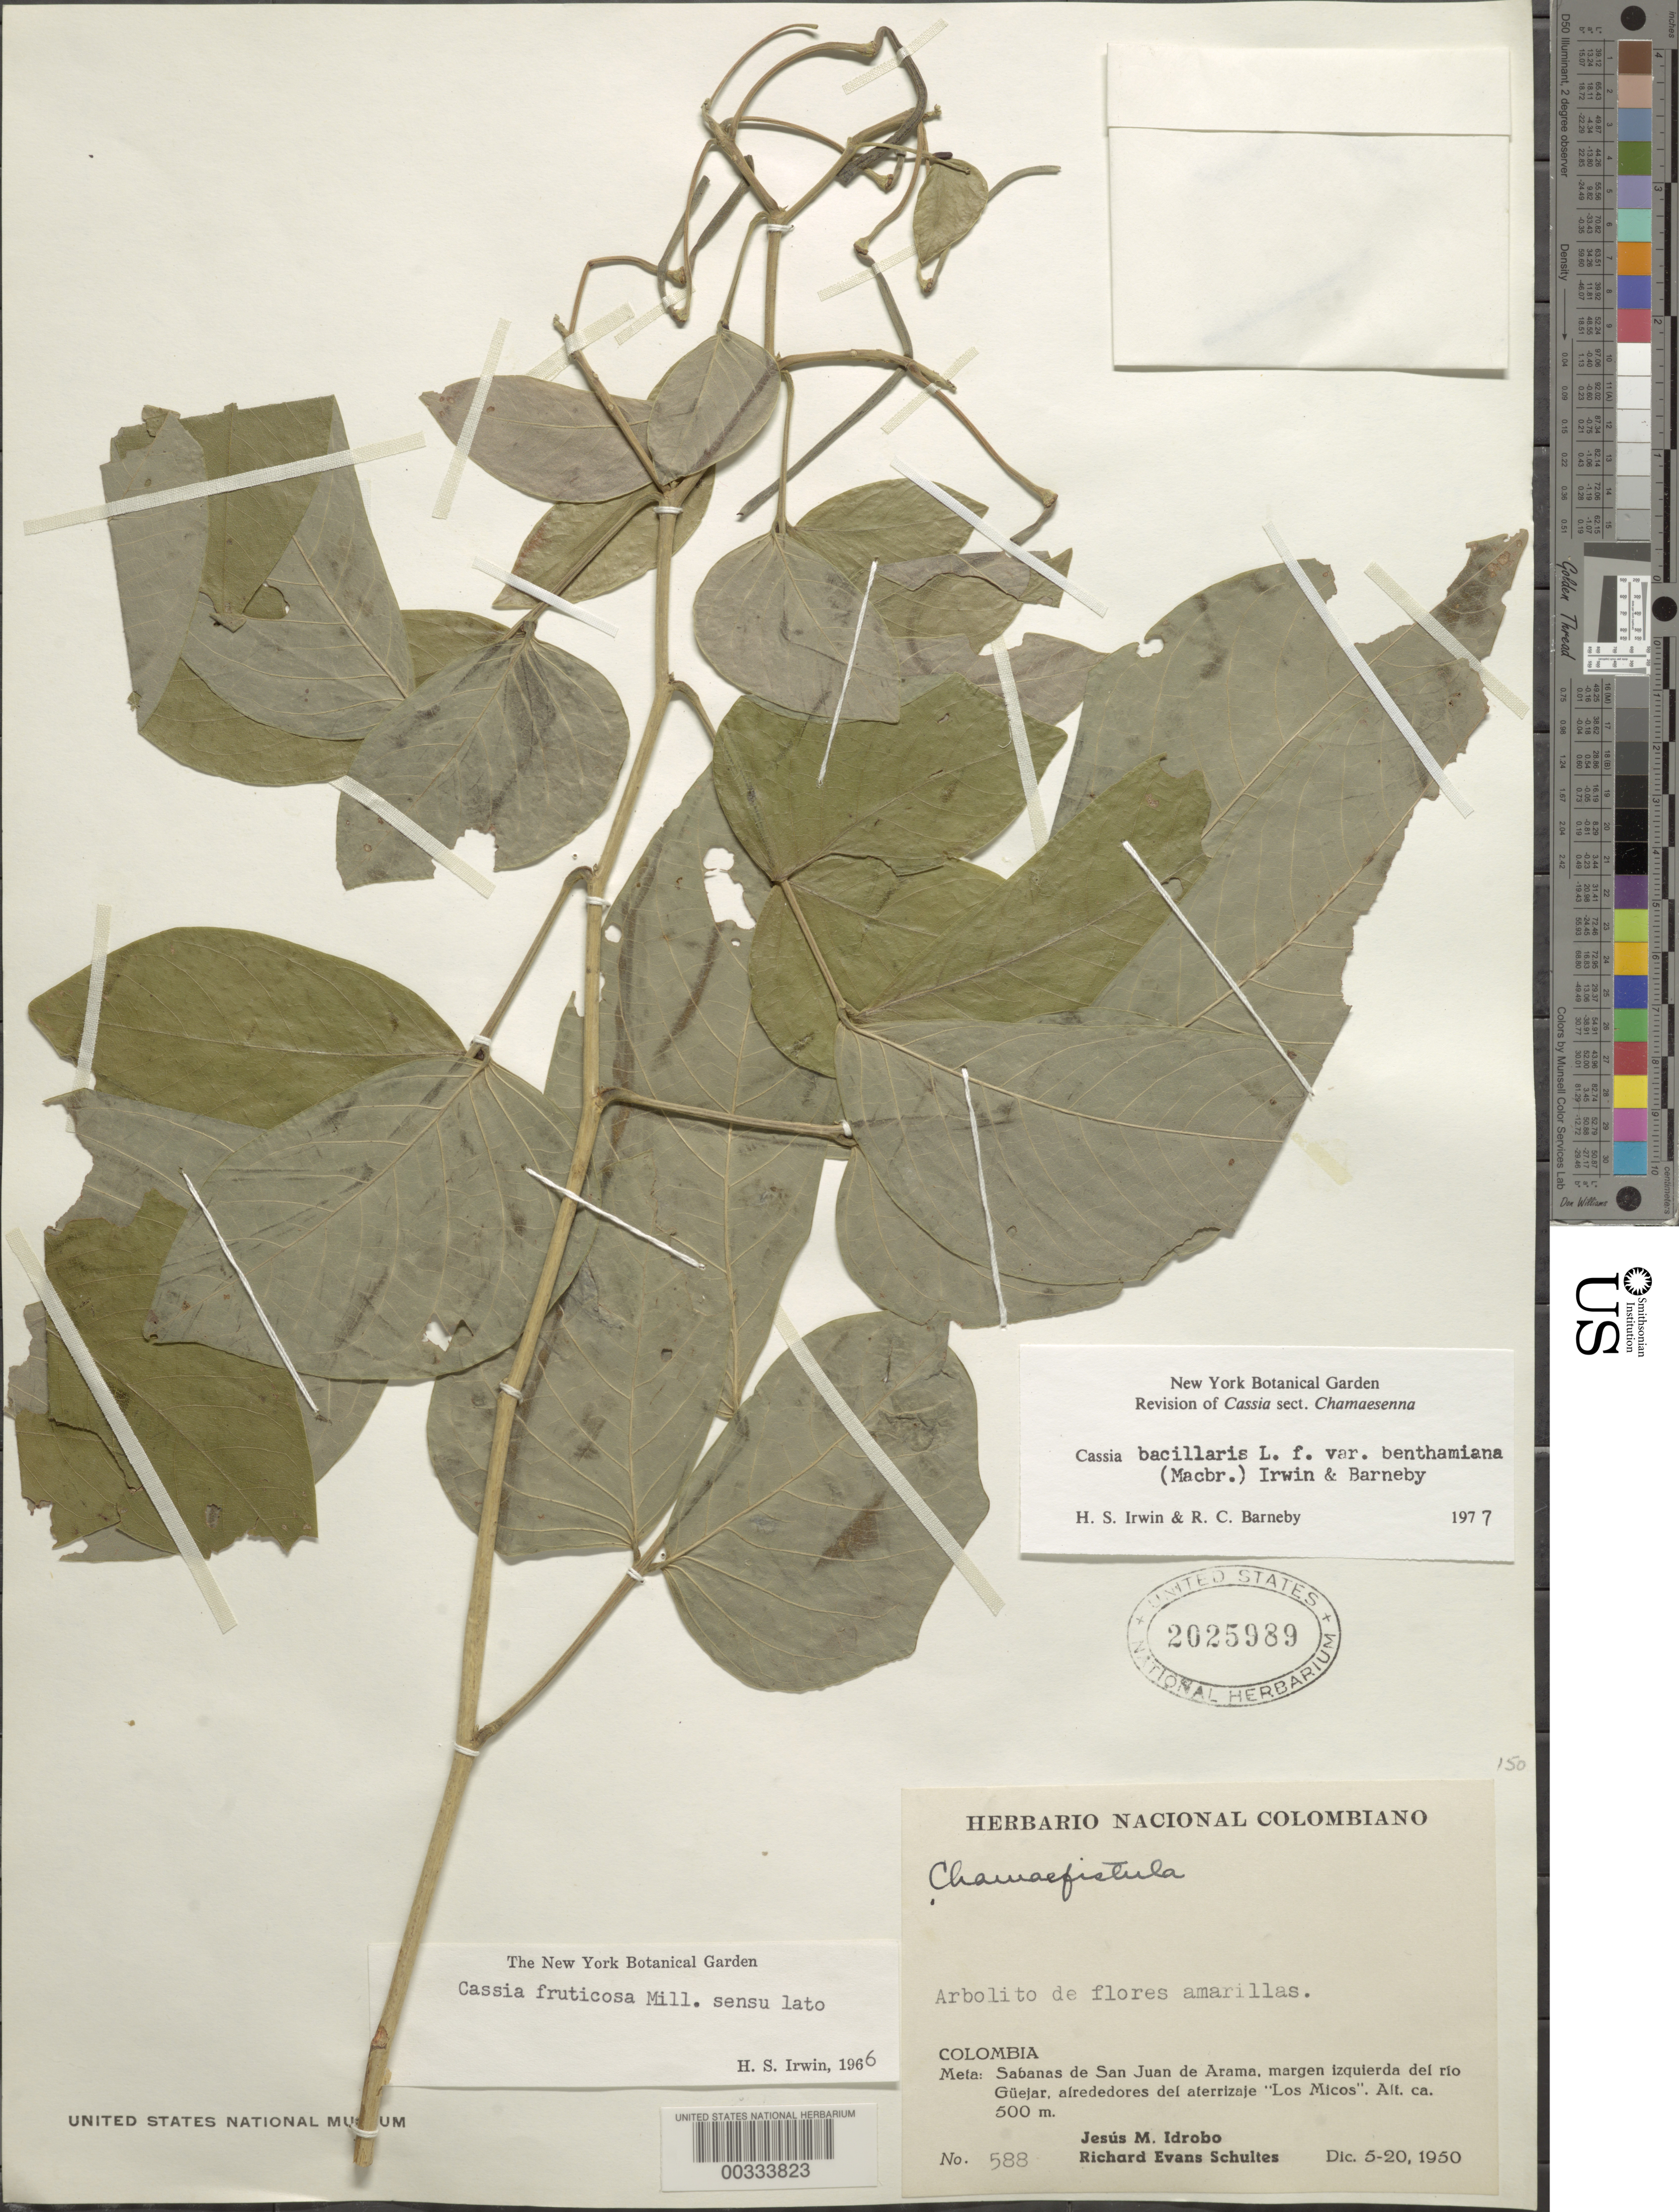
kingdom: Plantae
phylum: Tracheophyta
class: Magnoliopsida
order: Fabales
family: Fabaceae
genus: Senna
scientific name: Senna bacillaris var. benthamiana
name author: (J.F. Macbr.) H.S. Irwin & Barneby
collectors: J. M. Idrobo & R. E. Schultes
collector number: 588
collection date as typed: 05 Dec 1950 to 20 Dec 1950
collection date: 1950-12-05/1950-12-20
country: Colombia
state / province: Meta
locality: Sabanas de San Juan de Arama, left side of the Rio Guejar, vicinity of the landing "los Micos"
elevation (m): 500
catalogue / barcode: US 2025989